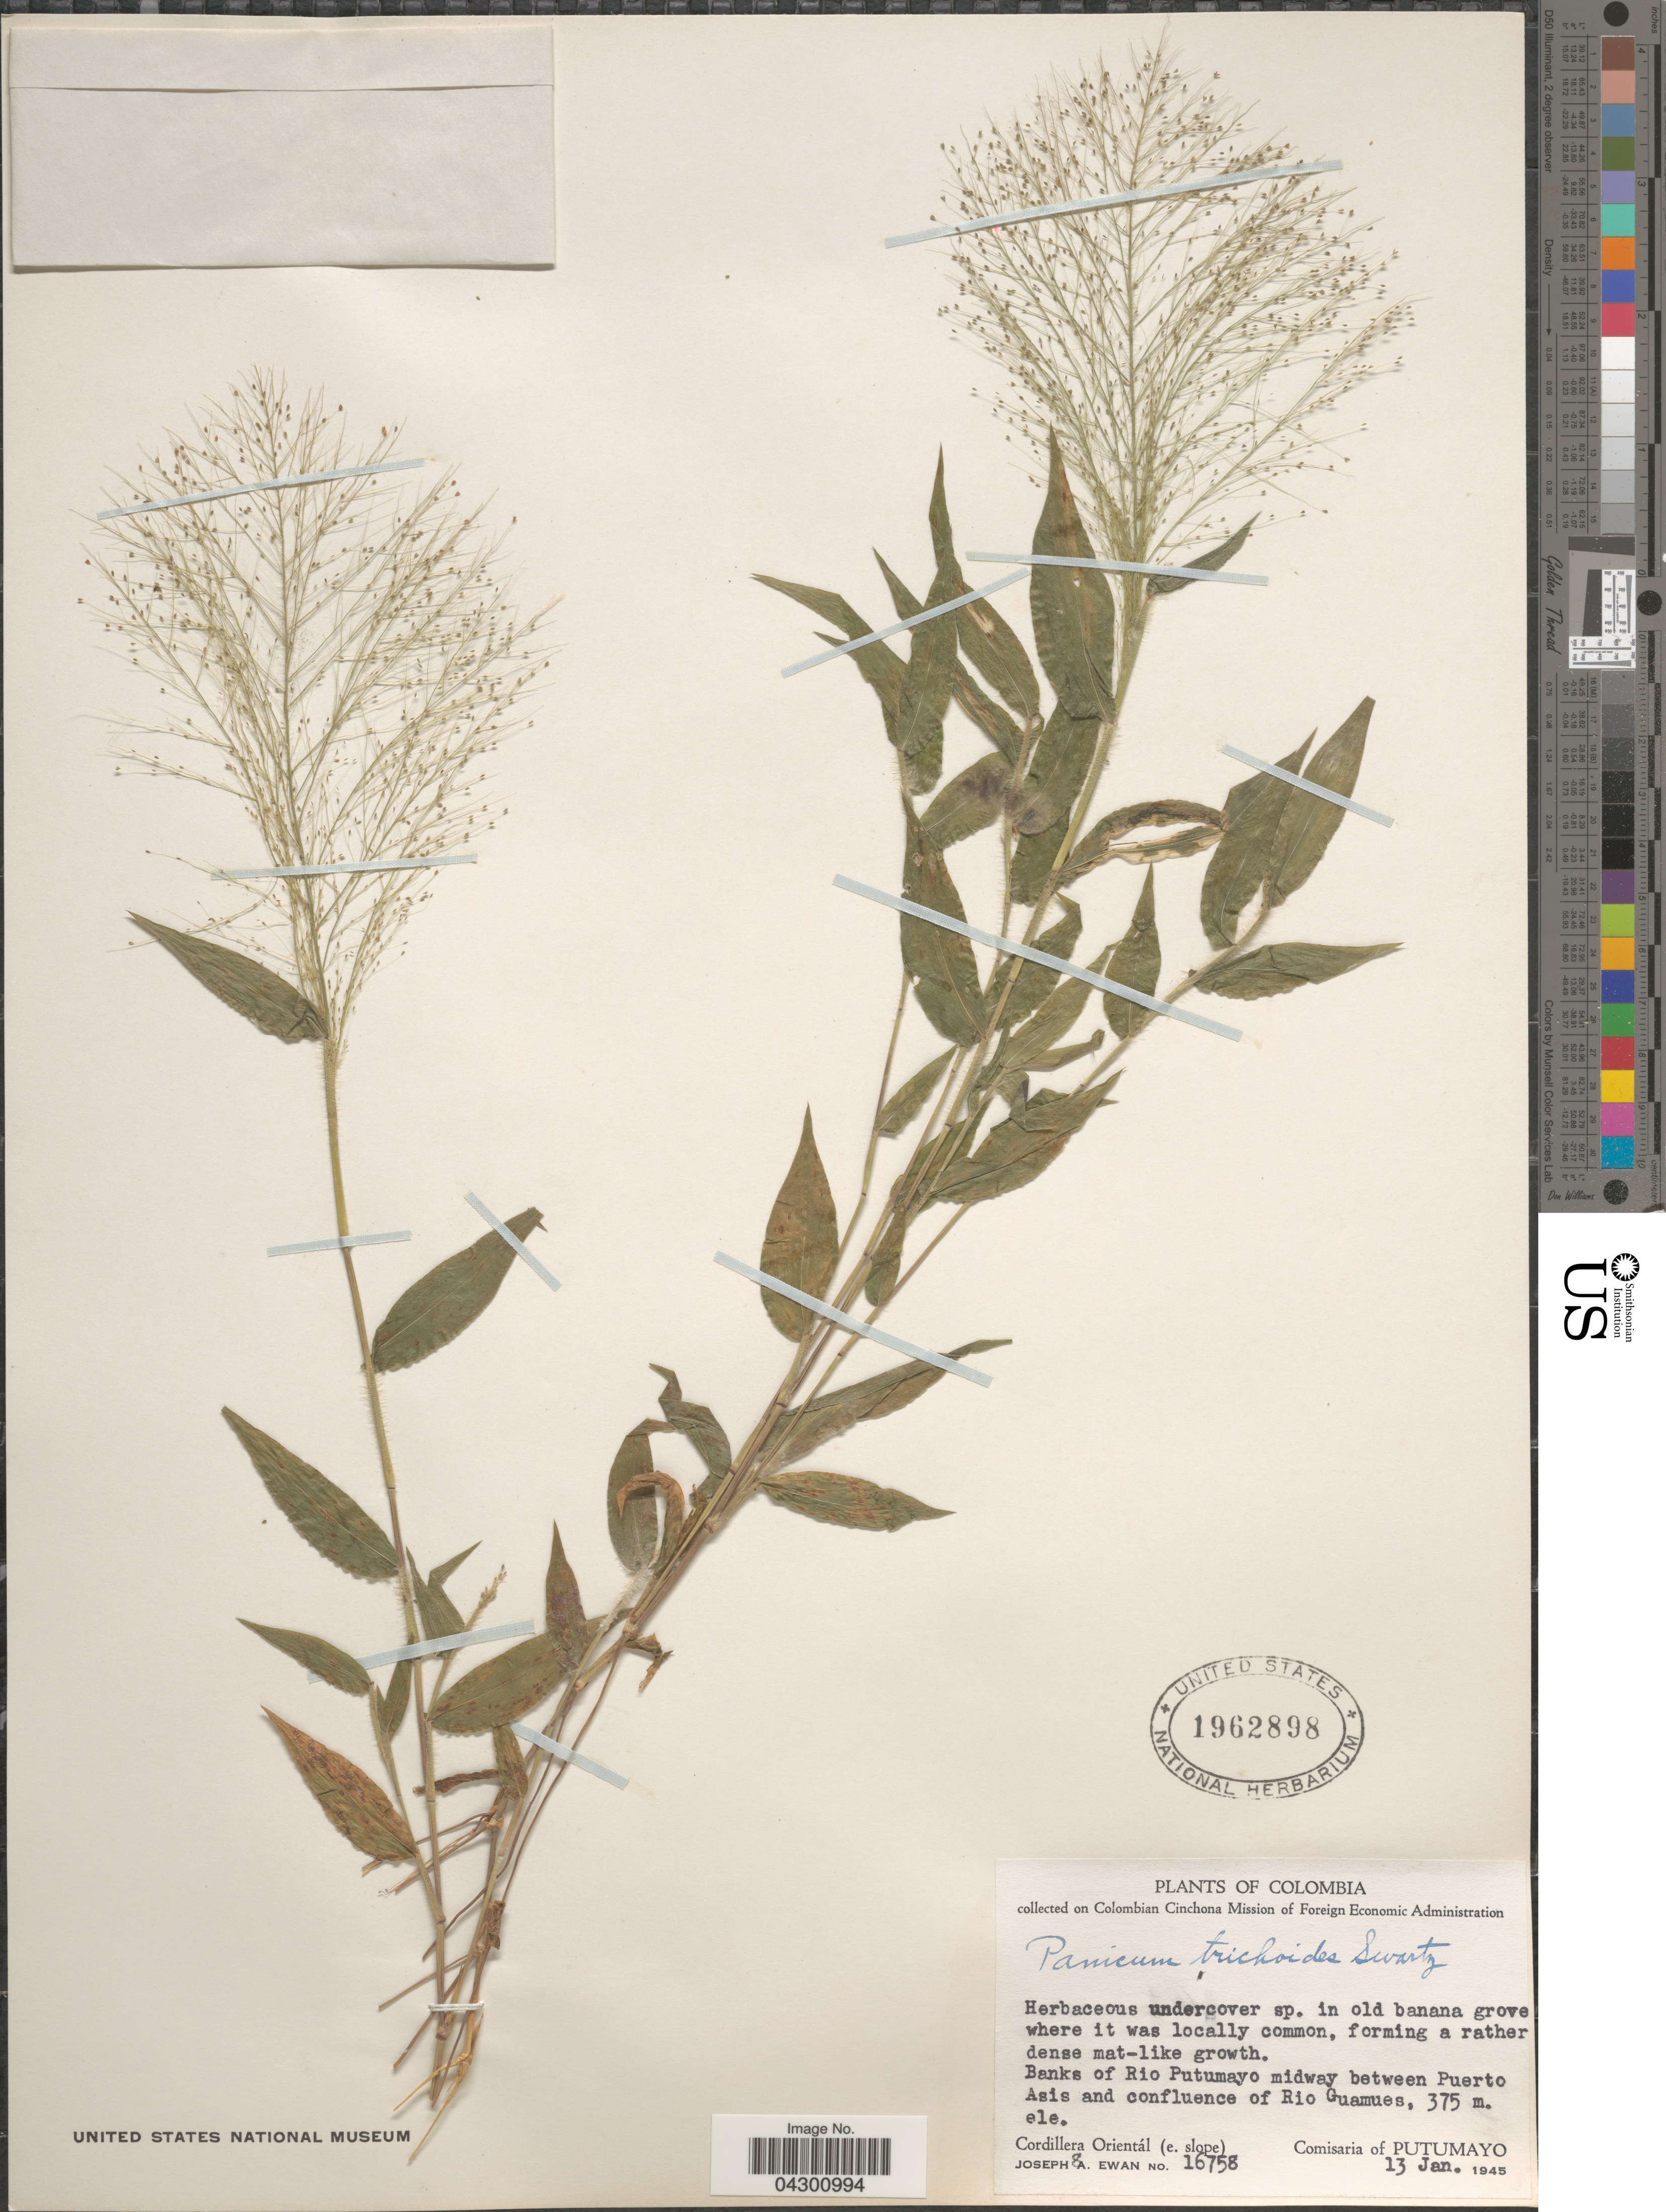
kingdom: Plantae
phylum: Tracheophyta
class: Liliopsida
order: Poales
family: Poaceae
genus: Panicum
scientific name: Panicum trichoides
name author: Sw.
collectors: J. A. Ewan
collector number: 16758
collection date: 1945-01-13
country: Colombia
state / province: Putumayo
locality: On Colombian Cinchona Mission of Foreign Economic Administration. Banks of Rio Putumayo midway between Puerto Asis and confluence of Rio Guamues. Cordillera Orientál (e. slope). Comisaria of Putumayo.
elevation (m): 375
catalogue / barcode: US 1962898